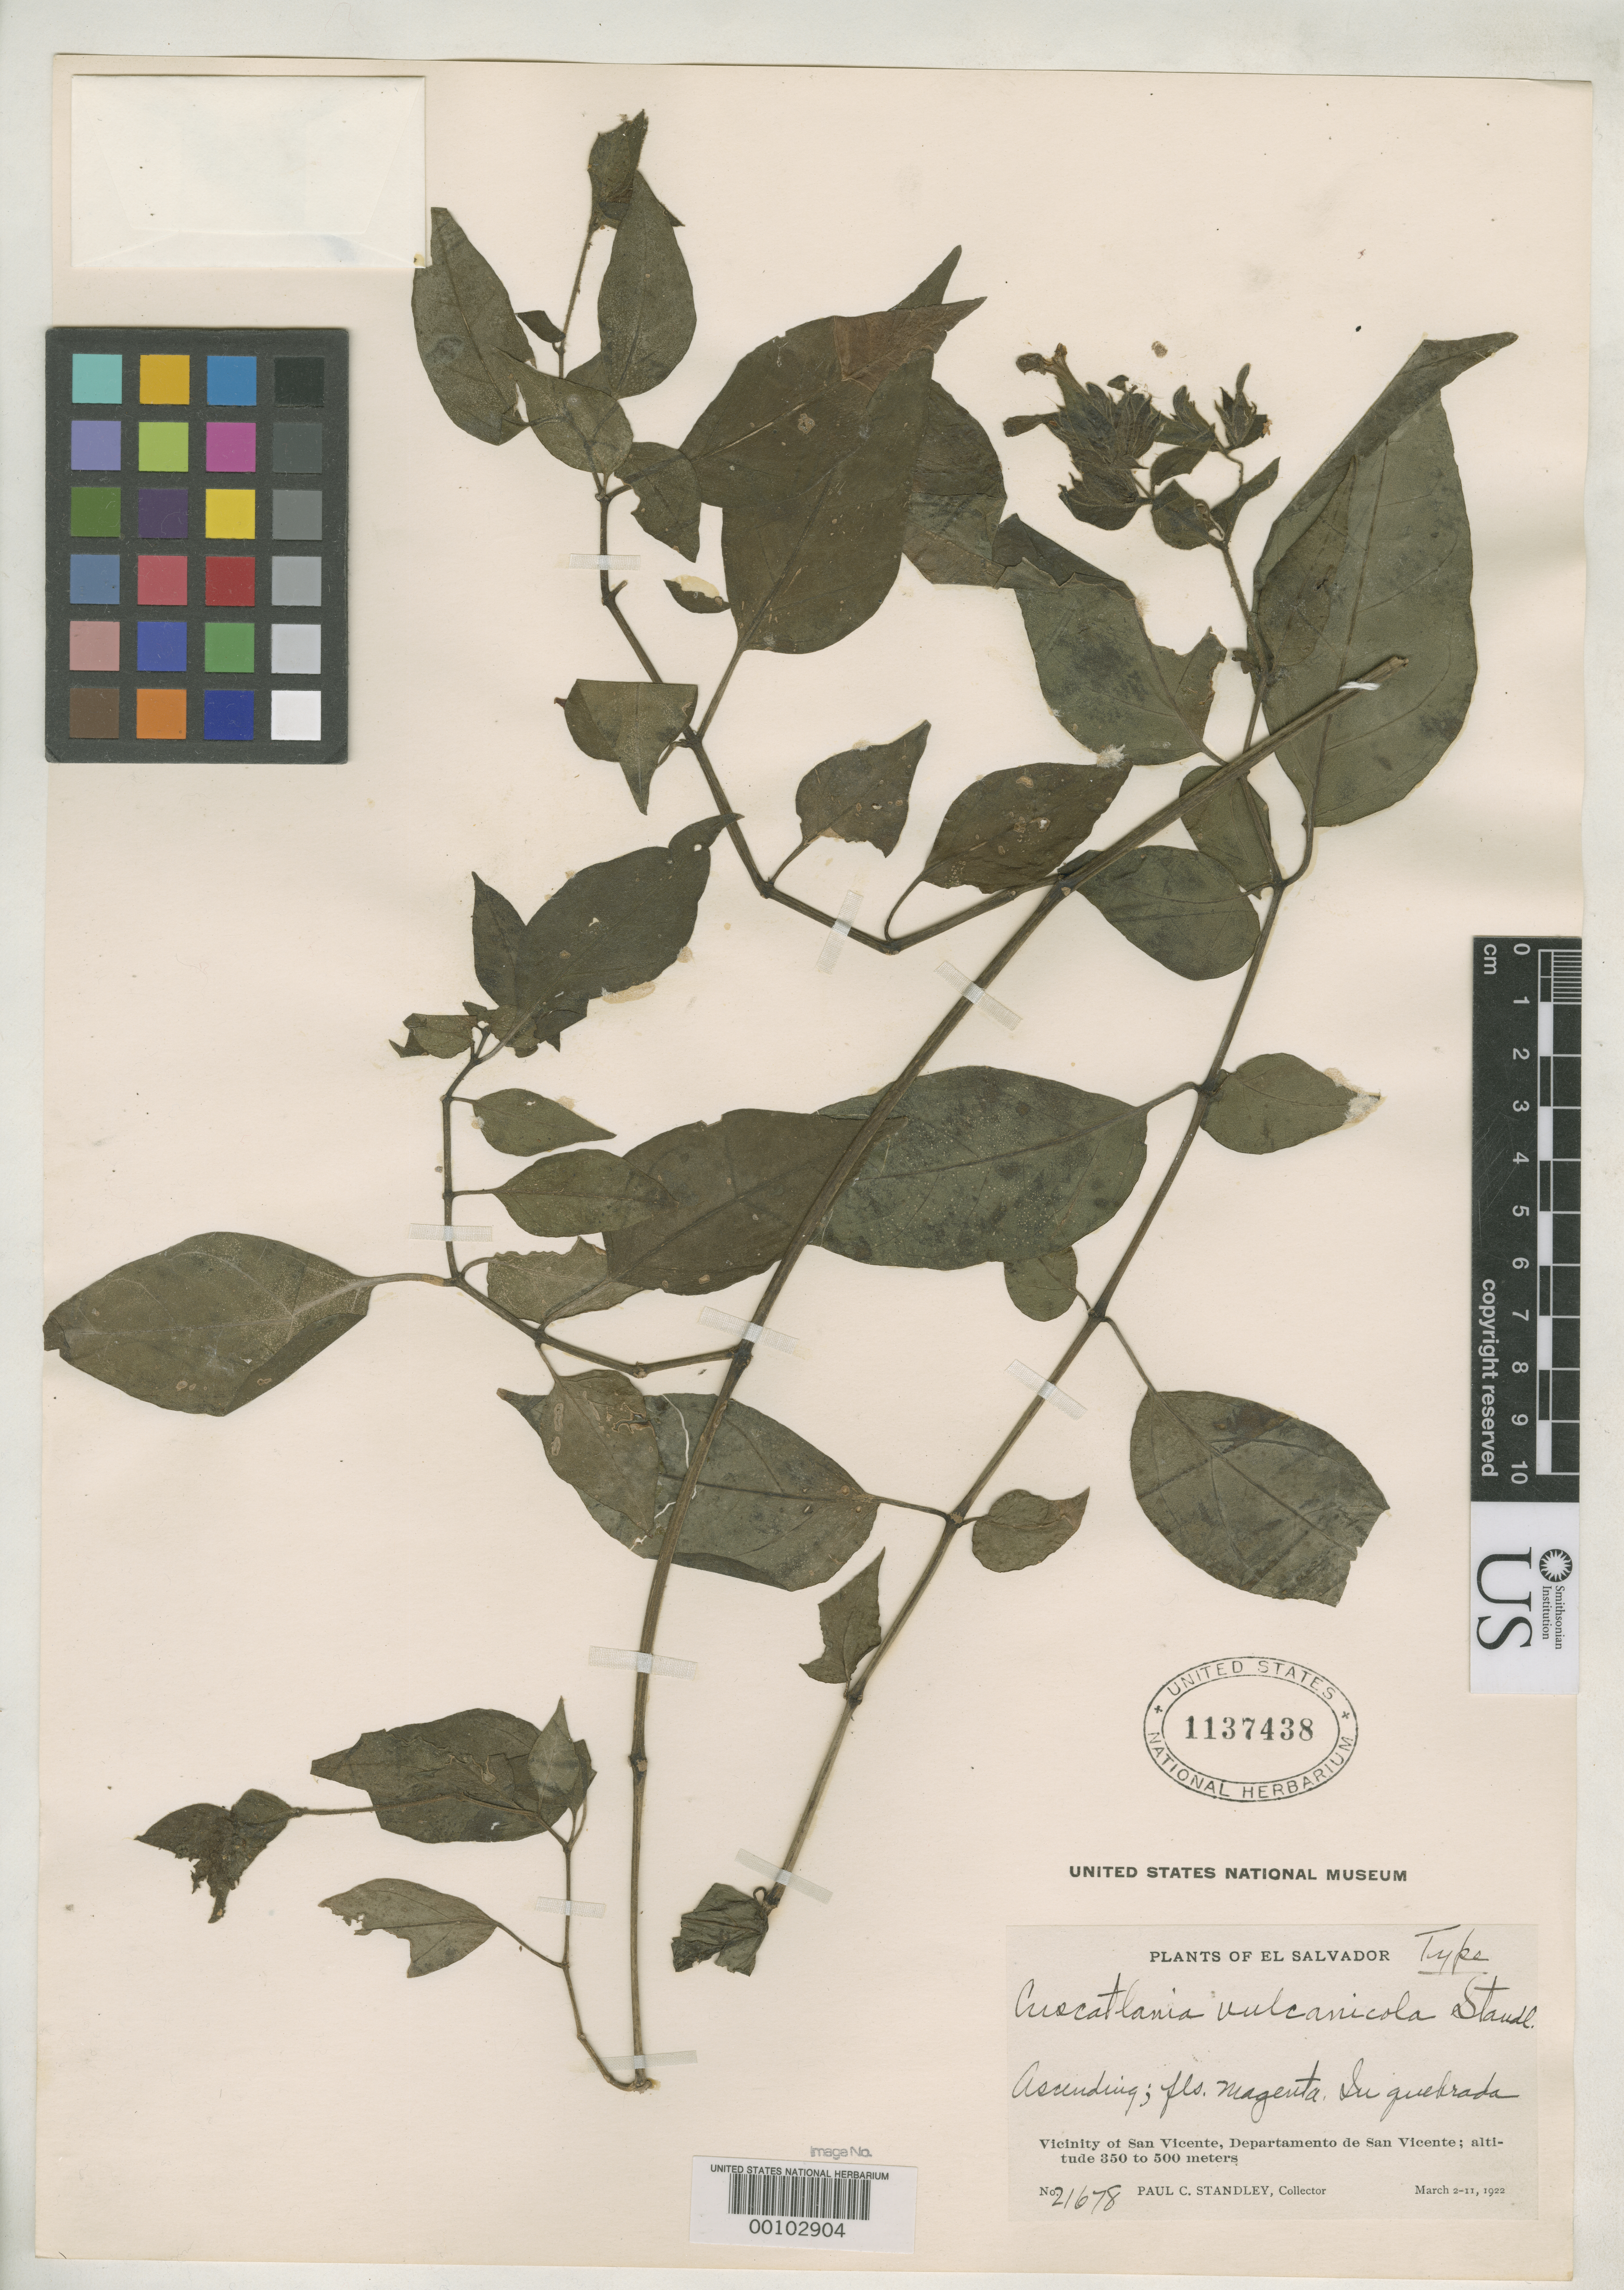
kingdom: Plantae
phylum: Tracheophyta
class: Magnoliopsida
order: Caryophyllales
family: Nyctaginaceae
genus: Cuscatlania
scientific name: Cuscatlania vulcanicola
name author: Standl.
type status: Holotype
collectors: P. C. Standley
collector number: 21678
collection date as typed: Mar 1922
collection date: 1922-03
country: El Salvador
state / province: San Vincente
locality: Volcan de San Vicente.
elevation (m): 500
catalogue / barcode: US 1137438